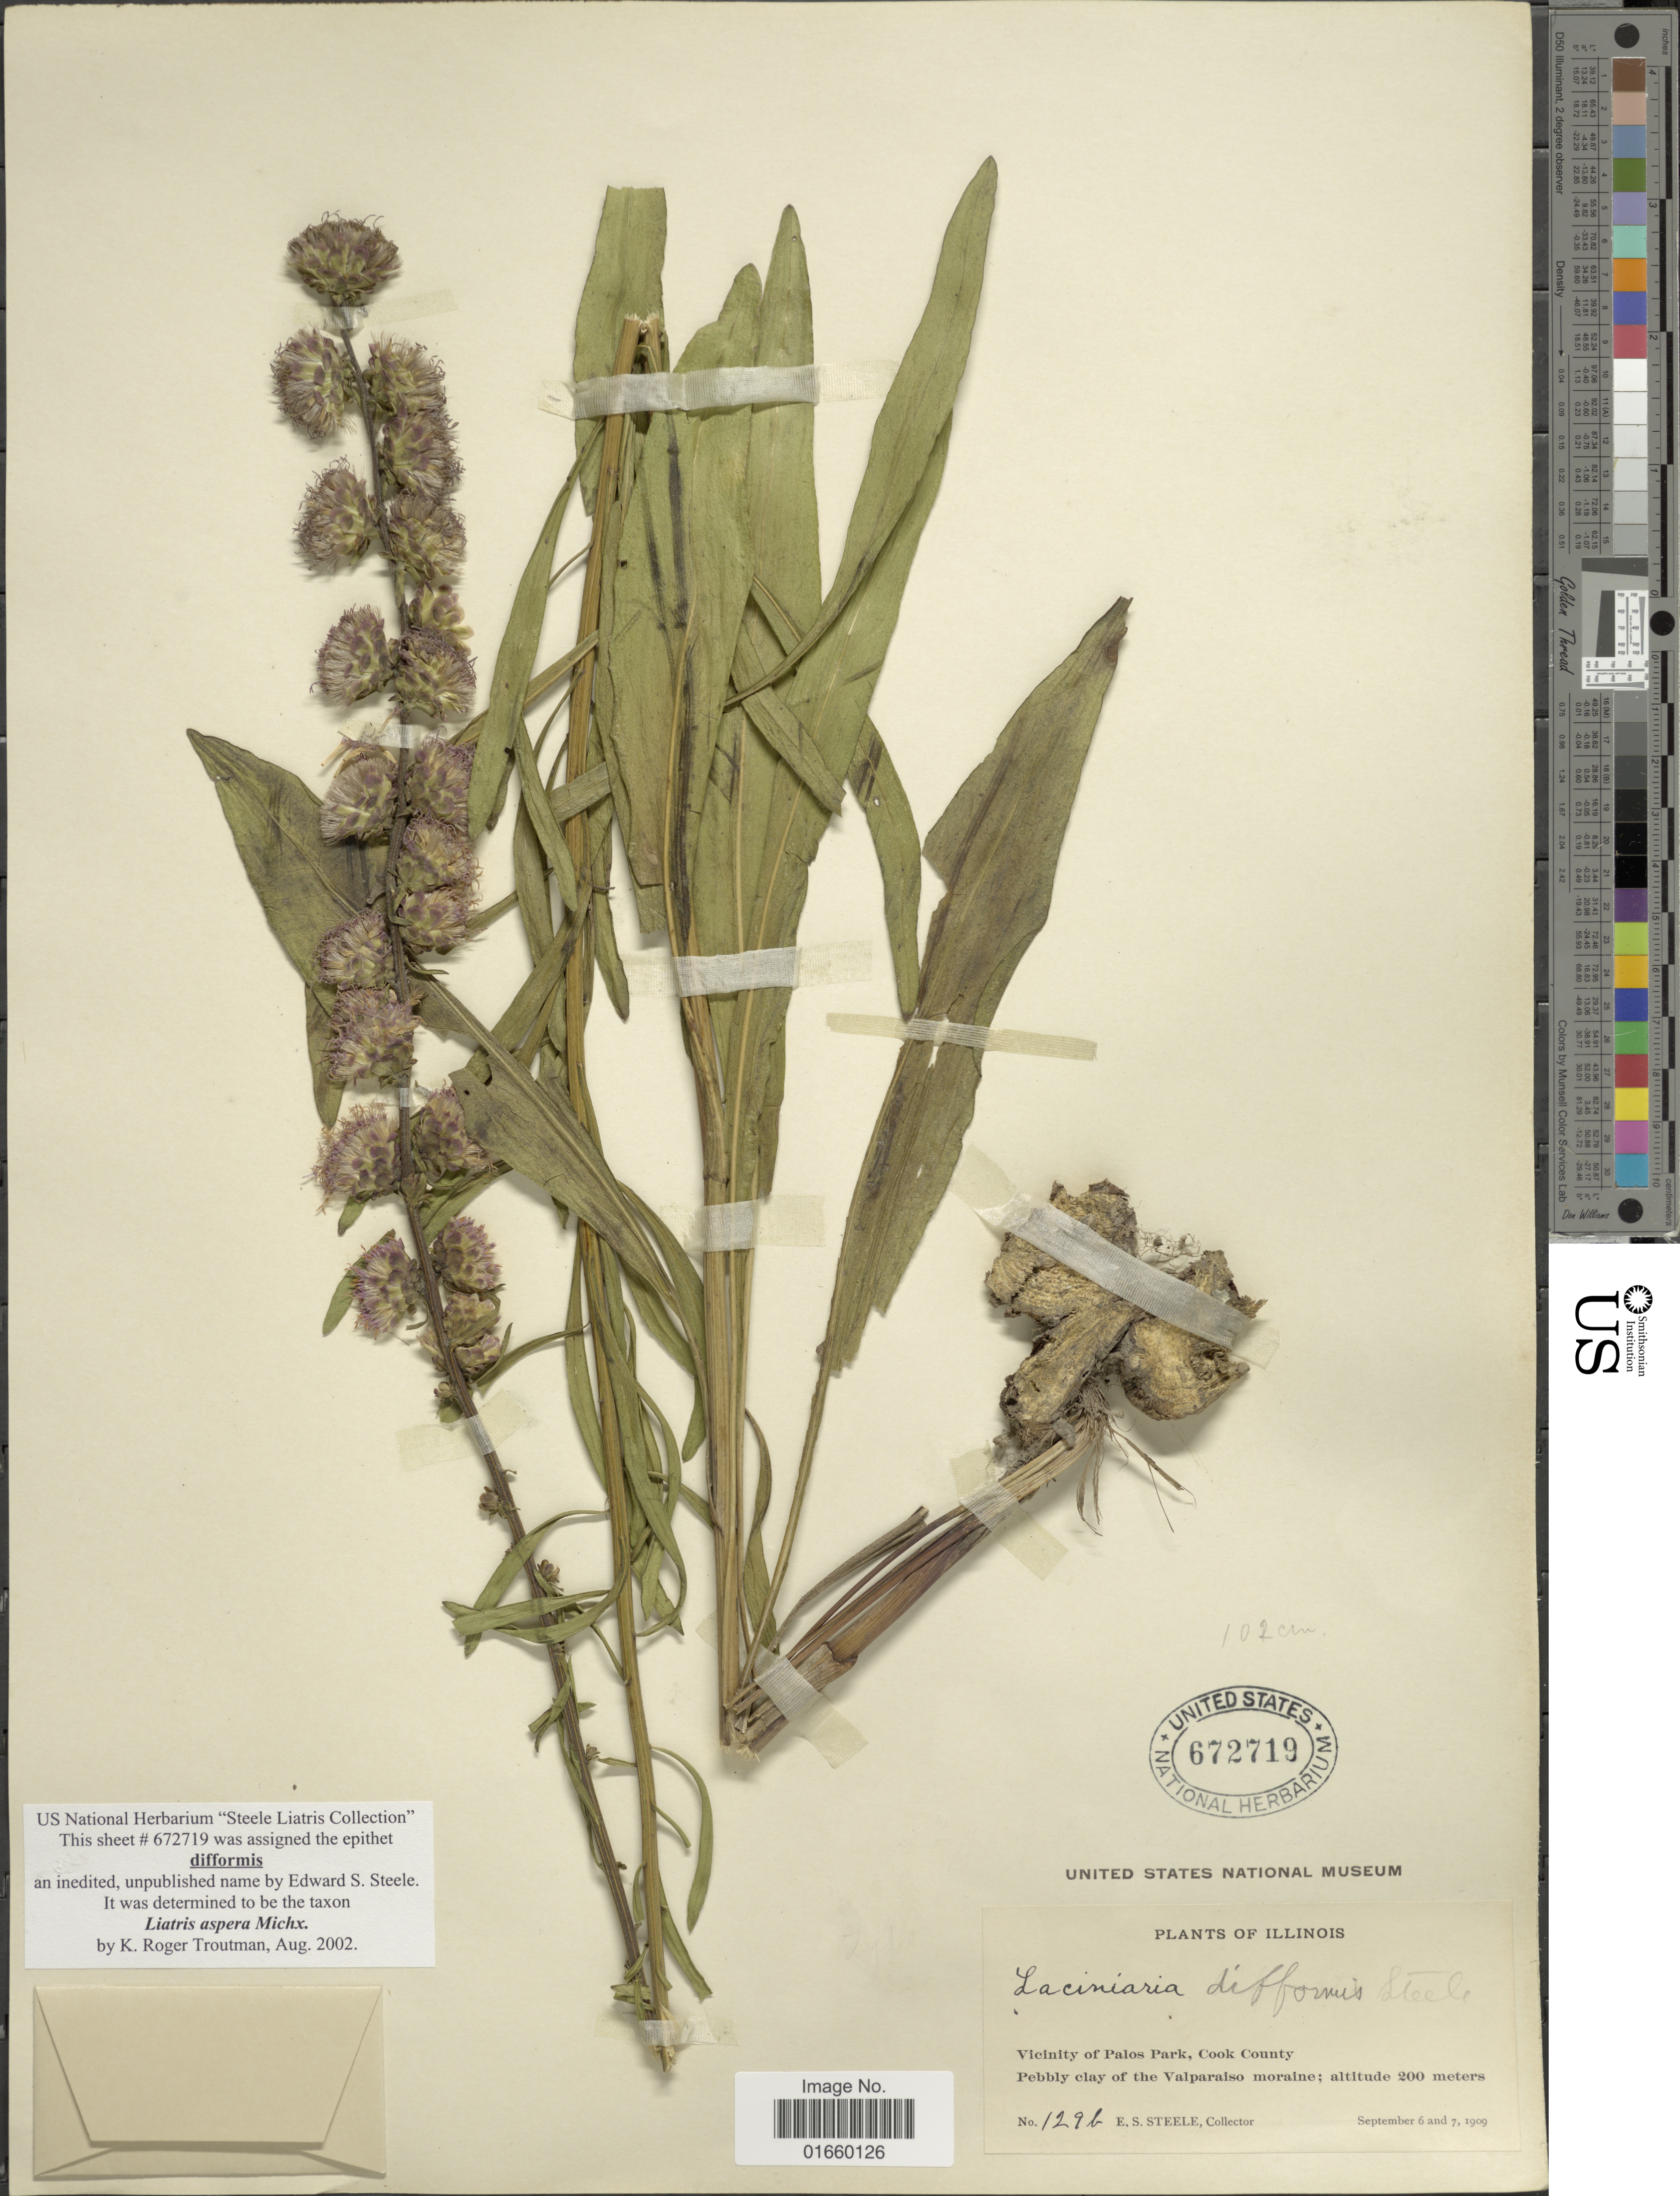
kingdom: Plantae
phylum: Tracheophyta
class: Magnoliopsida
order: Asterales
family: Asteraceae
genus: Liatris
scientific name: Liatris aspera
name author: Michx.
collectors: E. Steele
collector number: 129b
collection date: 1909-09-06/1909-09-07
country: United States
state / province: Illinois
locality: Vicinity of Palos Park, Cook County, Pebbly Clay of the Valparaiso moraine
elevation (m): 200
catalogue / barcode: US 672719